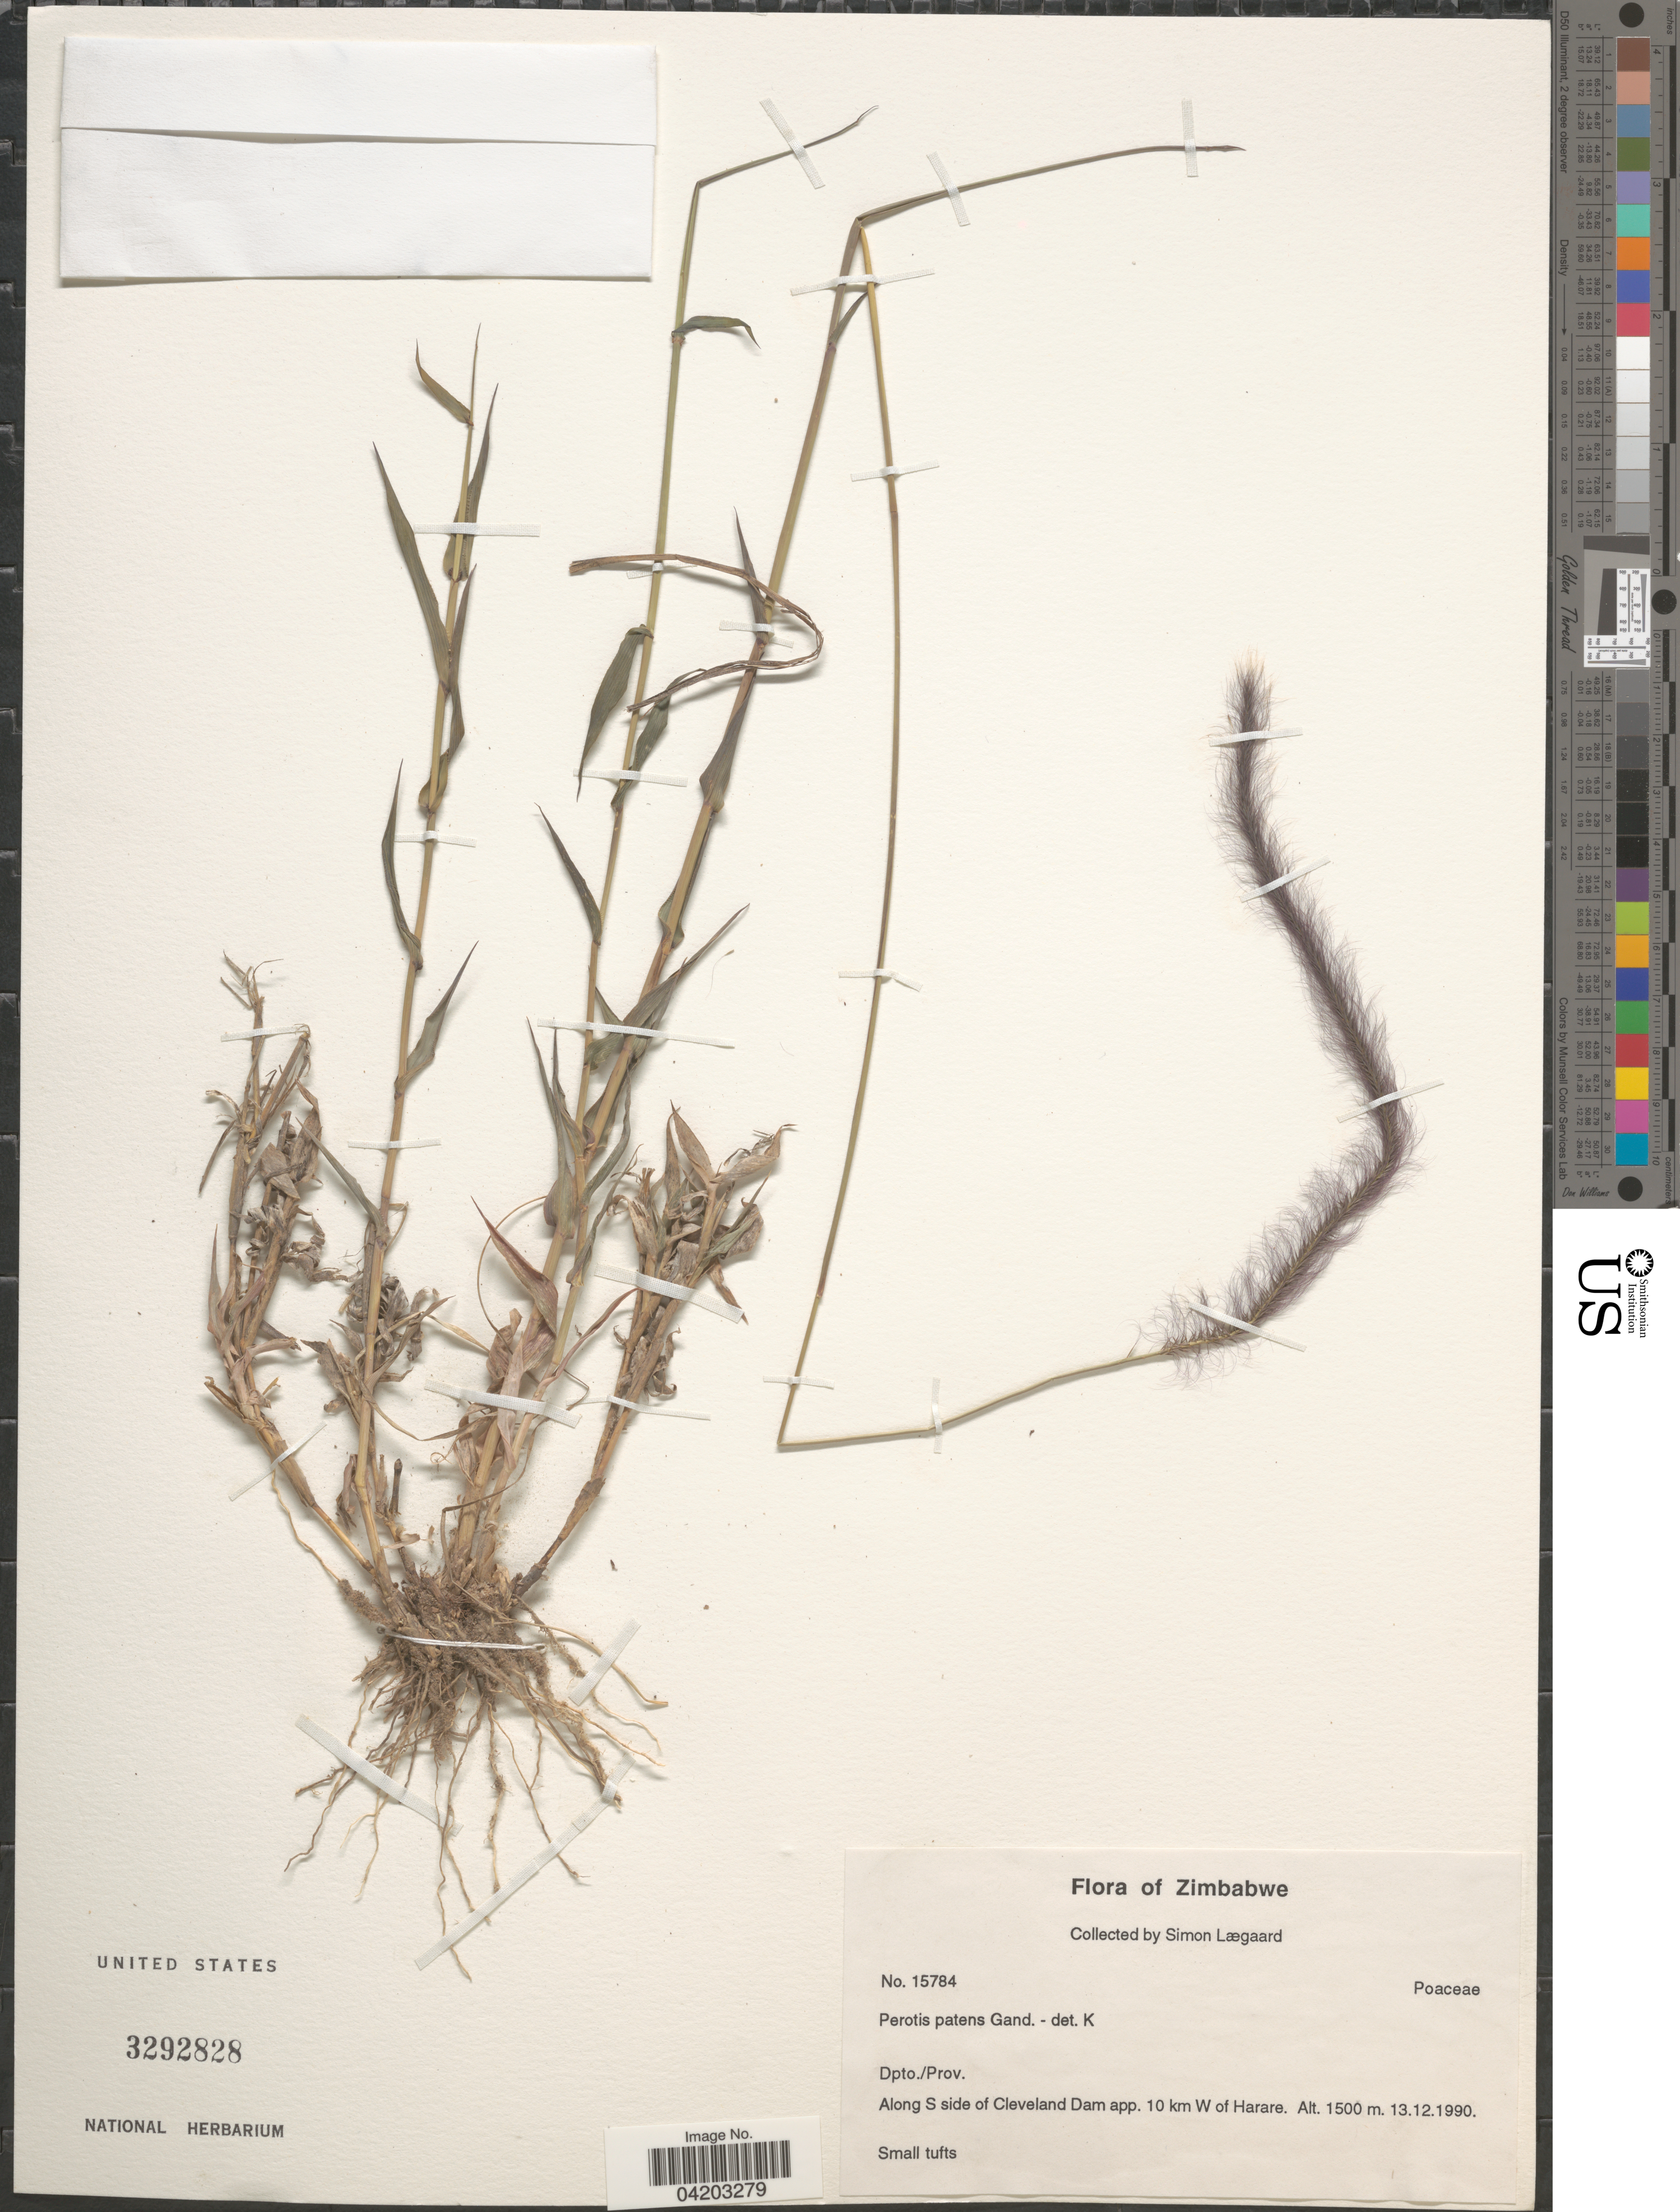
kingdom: Plantae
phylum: Tracheophyta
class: Liliopsida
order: Poales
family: Poaceae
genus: Perotis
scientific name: Perotis patens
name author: Gand.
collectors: S. Lægaard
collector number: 15784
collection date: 1990-12-13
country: Zimbabwe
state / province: Harare (city)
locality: Along S side of Cleveland Dam app. 10 km W of Harare.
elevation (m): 1500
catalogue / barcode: US 3292828